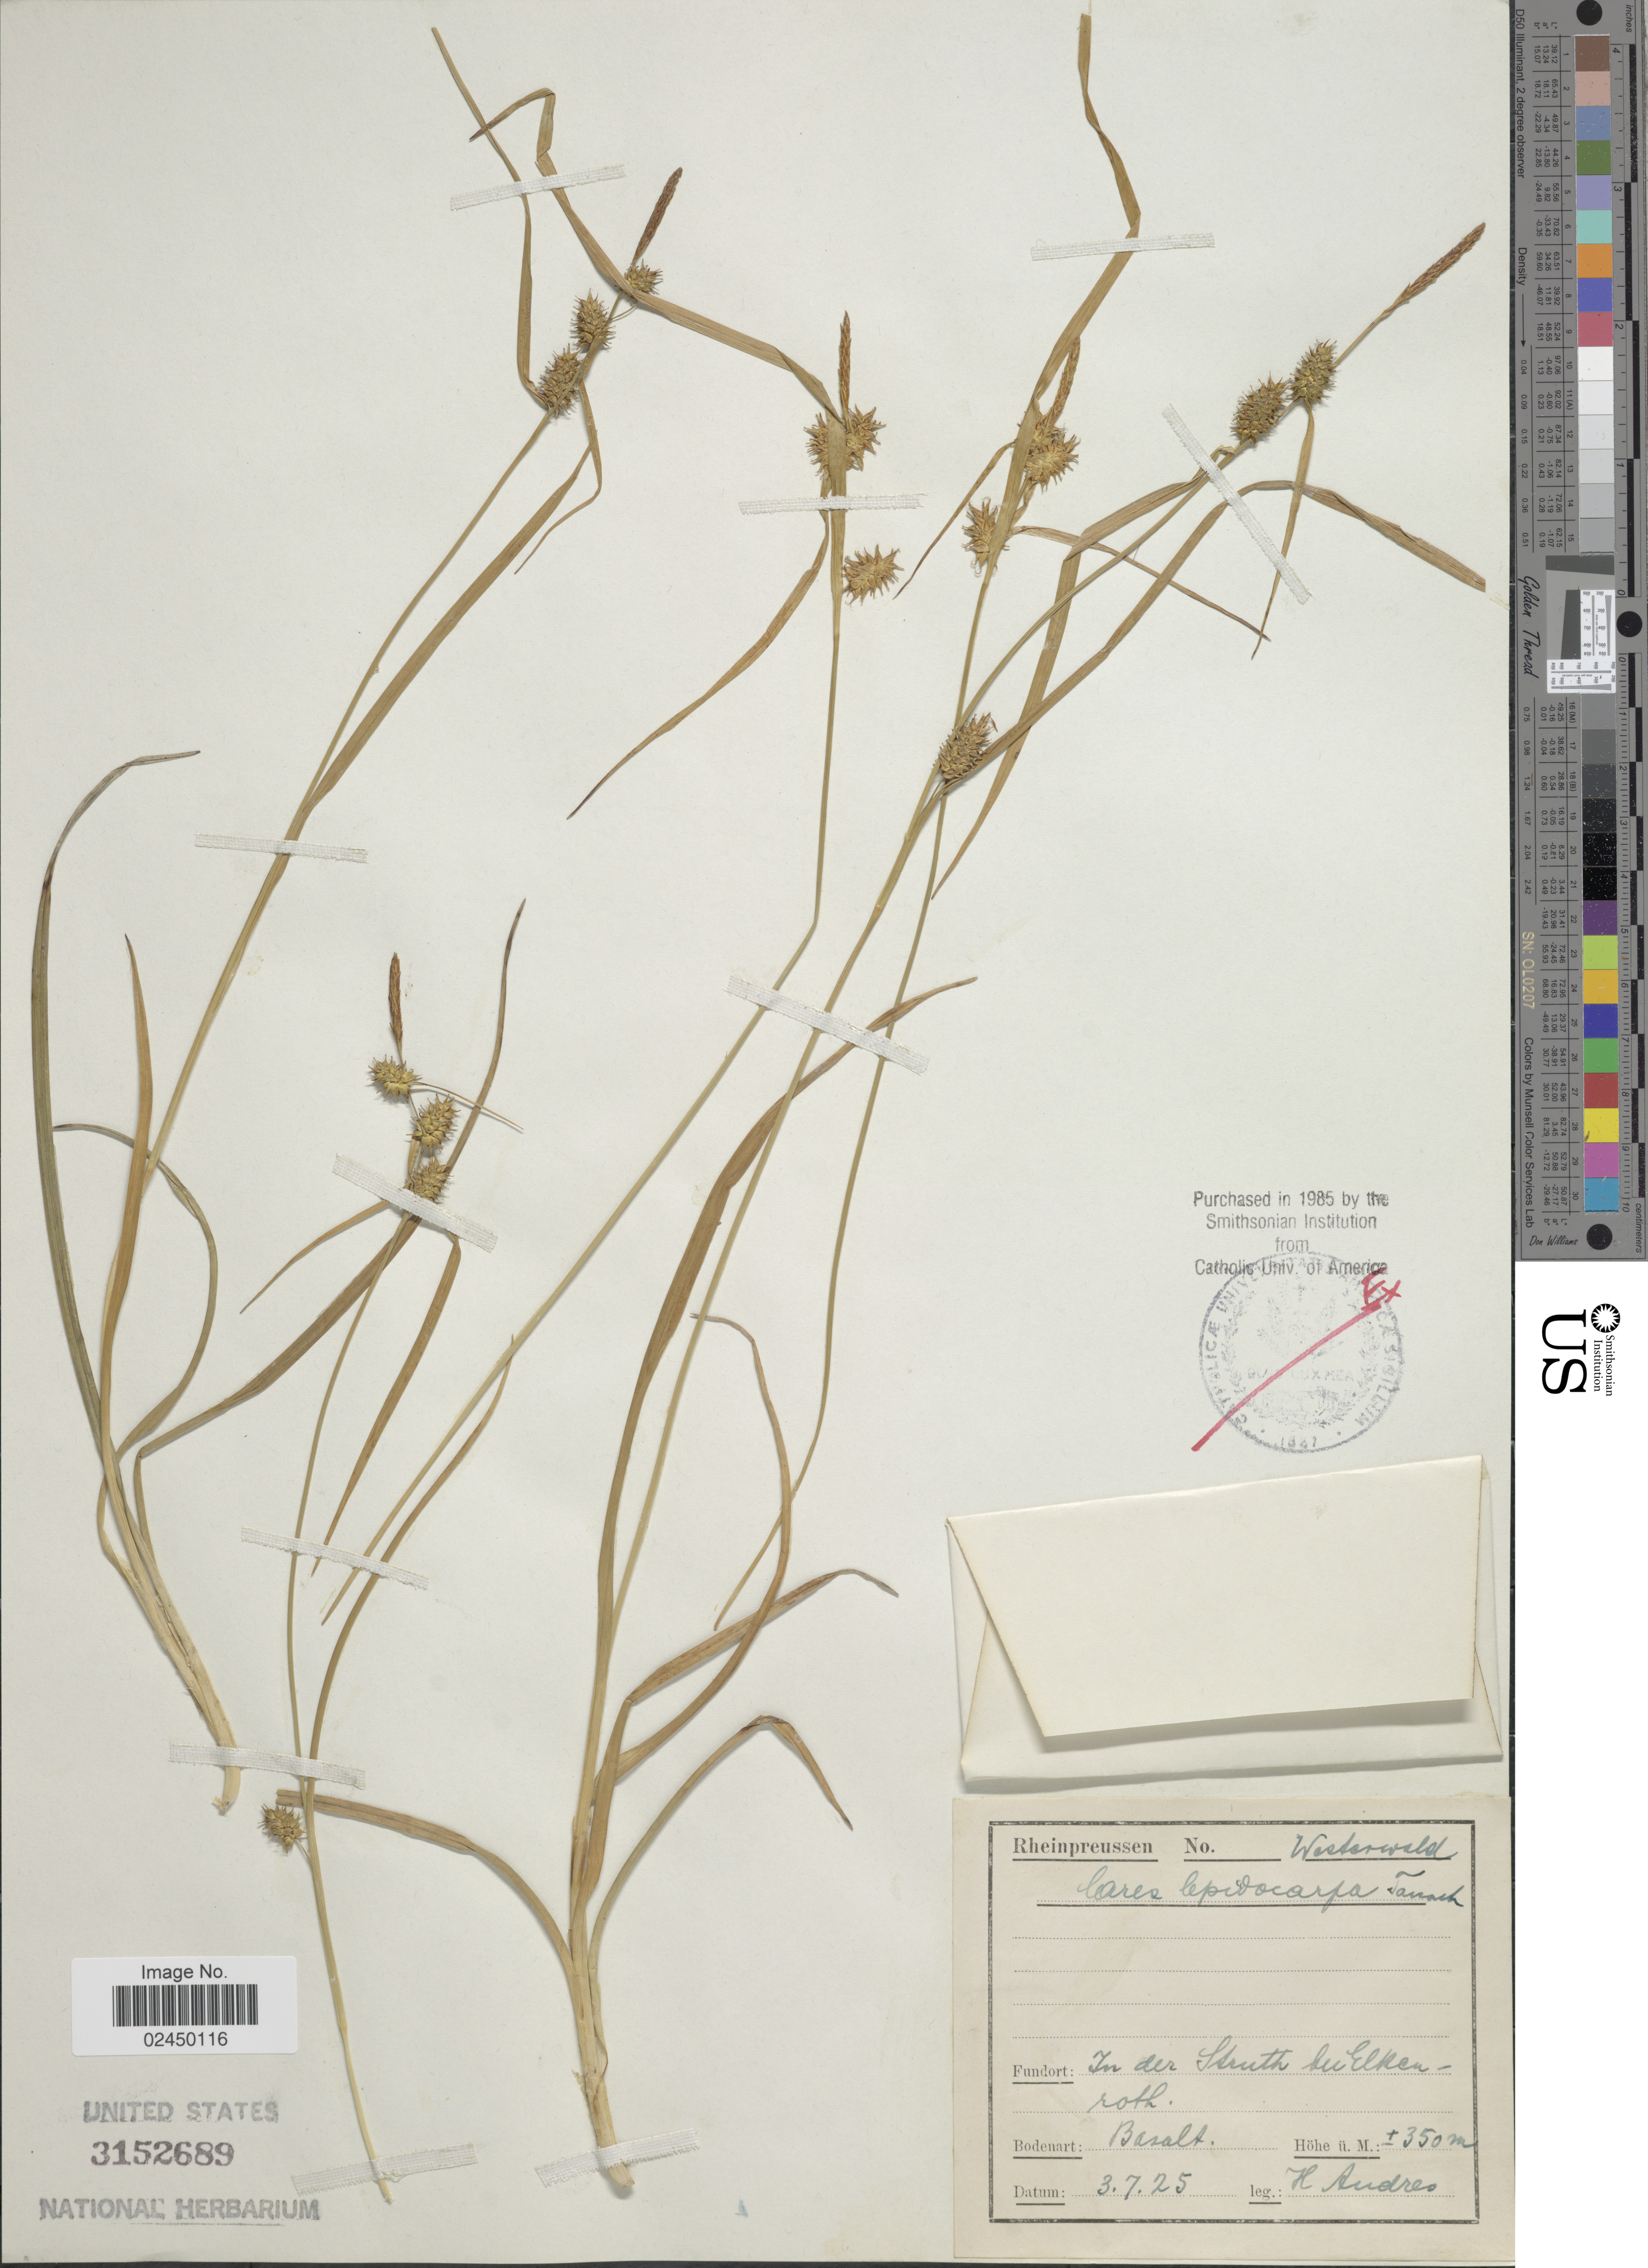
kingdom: Plantae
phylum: Tracheophyta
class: Liliopsida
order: Poales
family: Cyperaceae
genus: Carex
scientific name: Carex lepidocarpa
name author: Tausch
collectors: H. Andres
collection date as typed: Transcribed d/m/y: 3/7/25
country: Germany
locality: Westerwald, In der Istruth bei Elkenroth, Basalt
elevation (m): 350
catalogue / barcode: US 3152689